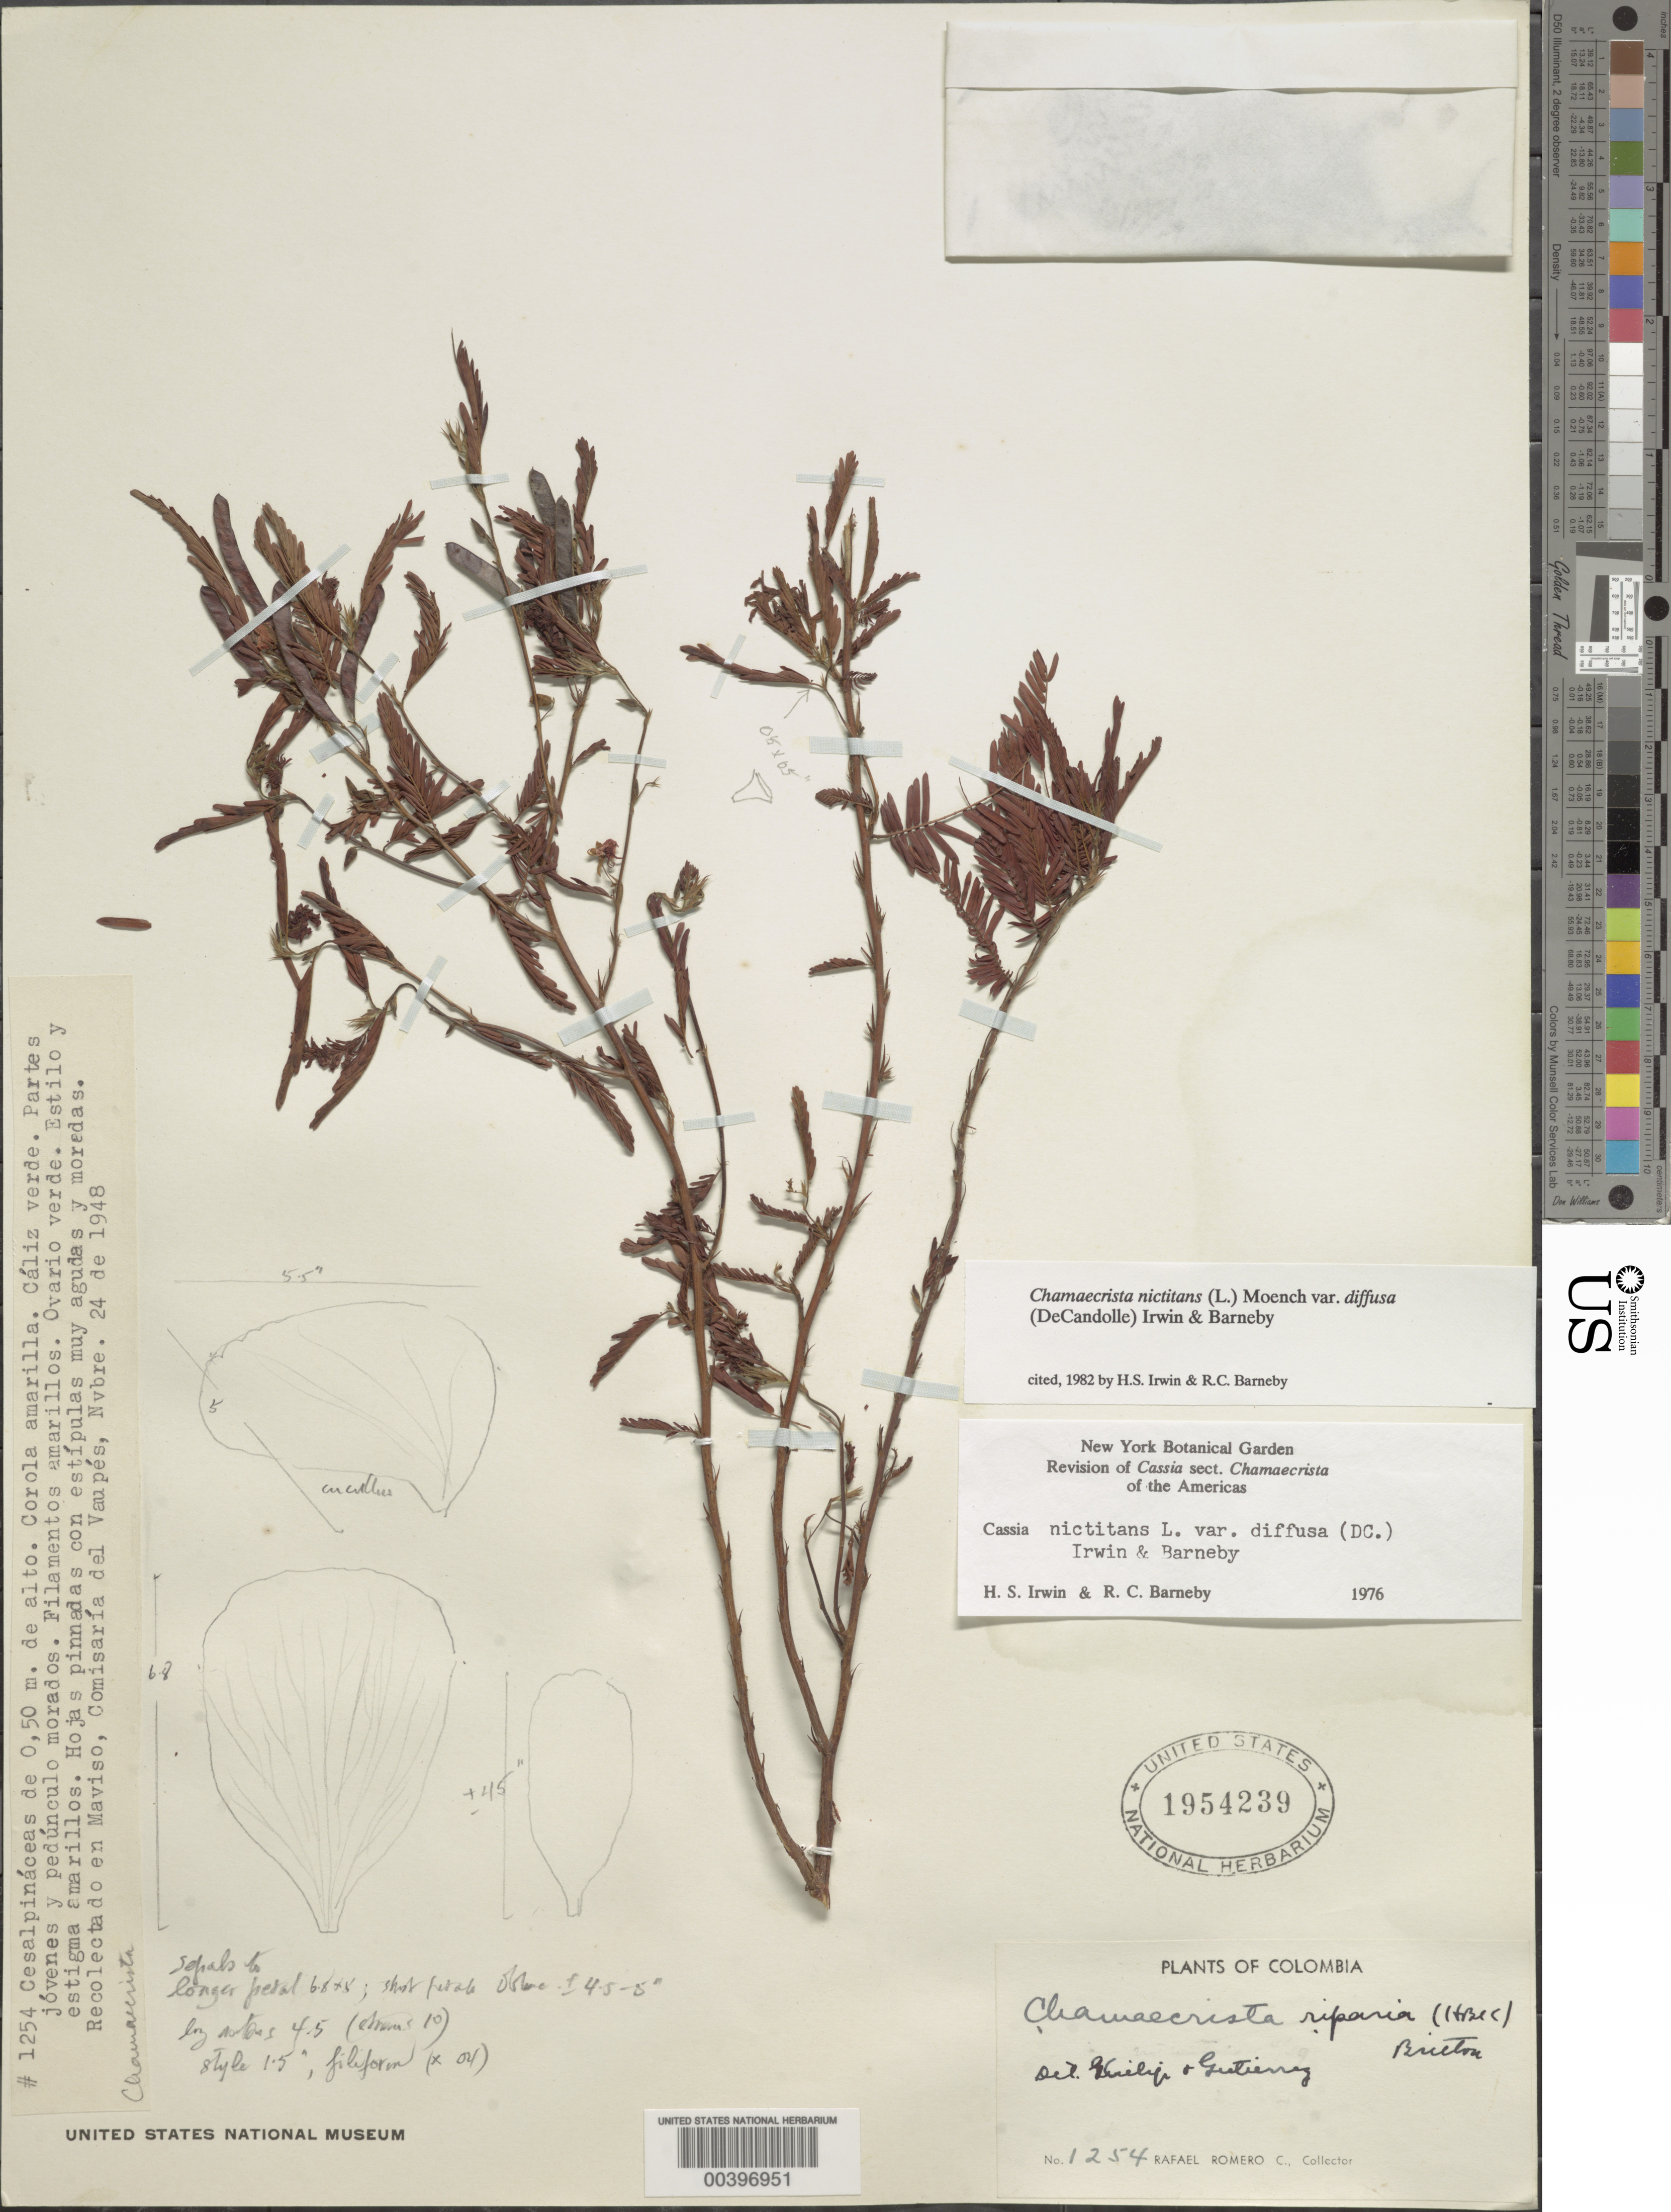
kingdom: Plantae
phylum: Tracheophyta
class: Magnoliopsida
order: Fabales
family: Fabaceae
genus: Chamaecrista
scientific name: Chamaecrista nictitans var. diffusa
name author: (DC.) H.S. Irwin & Barneby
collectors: R. Romero Castañeda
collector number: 1254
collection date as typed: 24 Nov 1948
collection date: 1948-11-24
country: Colombia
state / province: Vaupés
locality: Maviso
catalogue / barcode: US 1954239